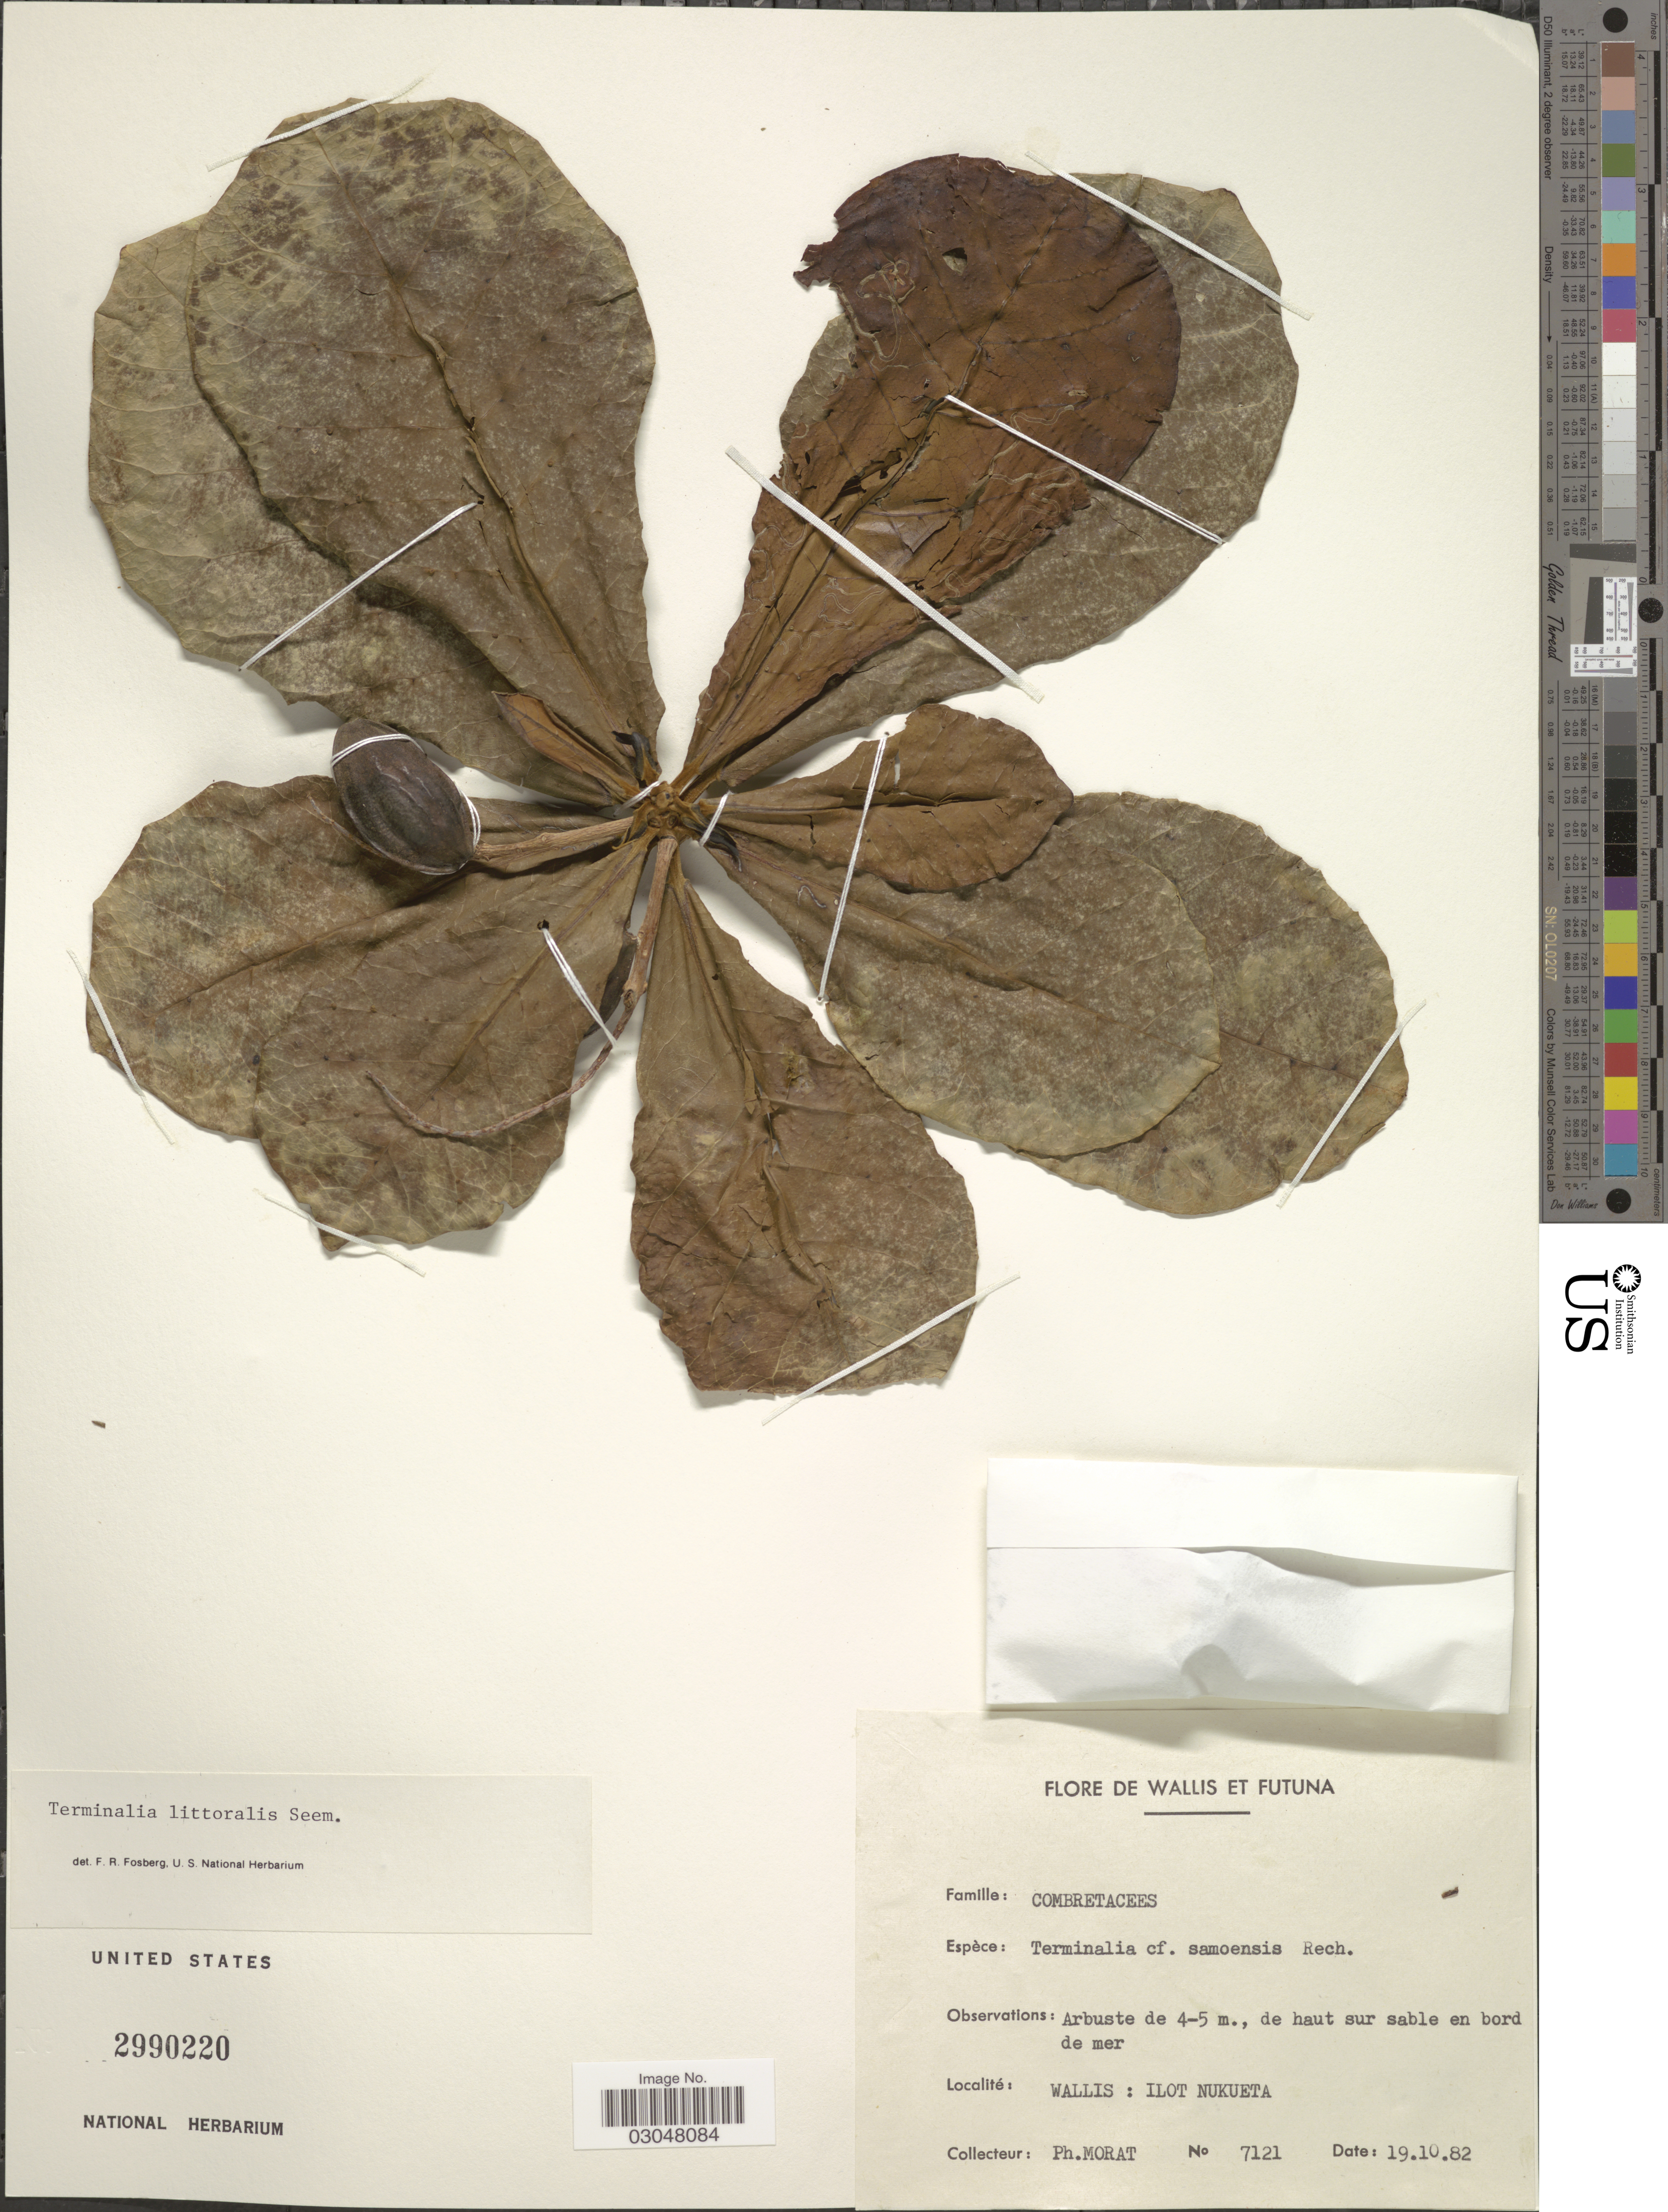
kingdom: Plantae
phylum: Tracheophyta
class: Magnoliopsida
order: Myrtales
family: Combretaceae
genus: Terminalia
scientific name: Terminalia samoensis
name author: Rech.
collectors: P. Morat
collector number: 7121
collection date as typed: Transcribed d/m/y: 19/10/82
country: Wallis and Futuna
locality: Wallis: Ilot Nukueta.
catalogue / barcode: US 2990220